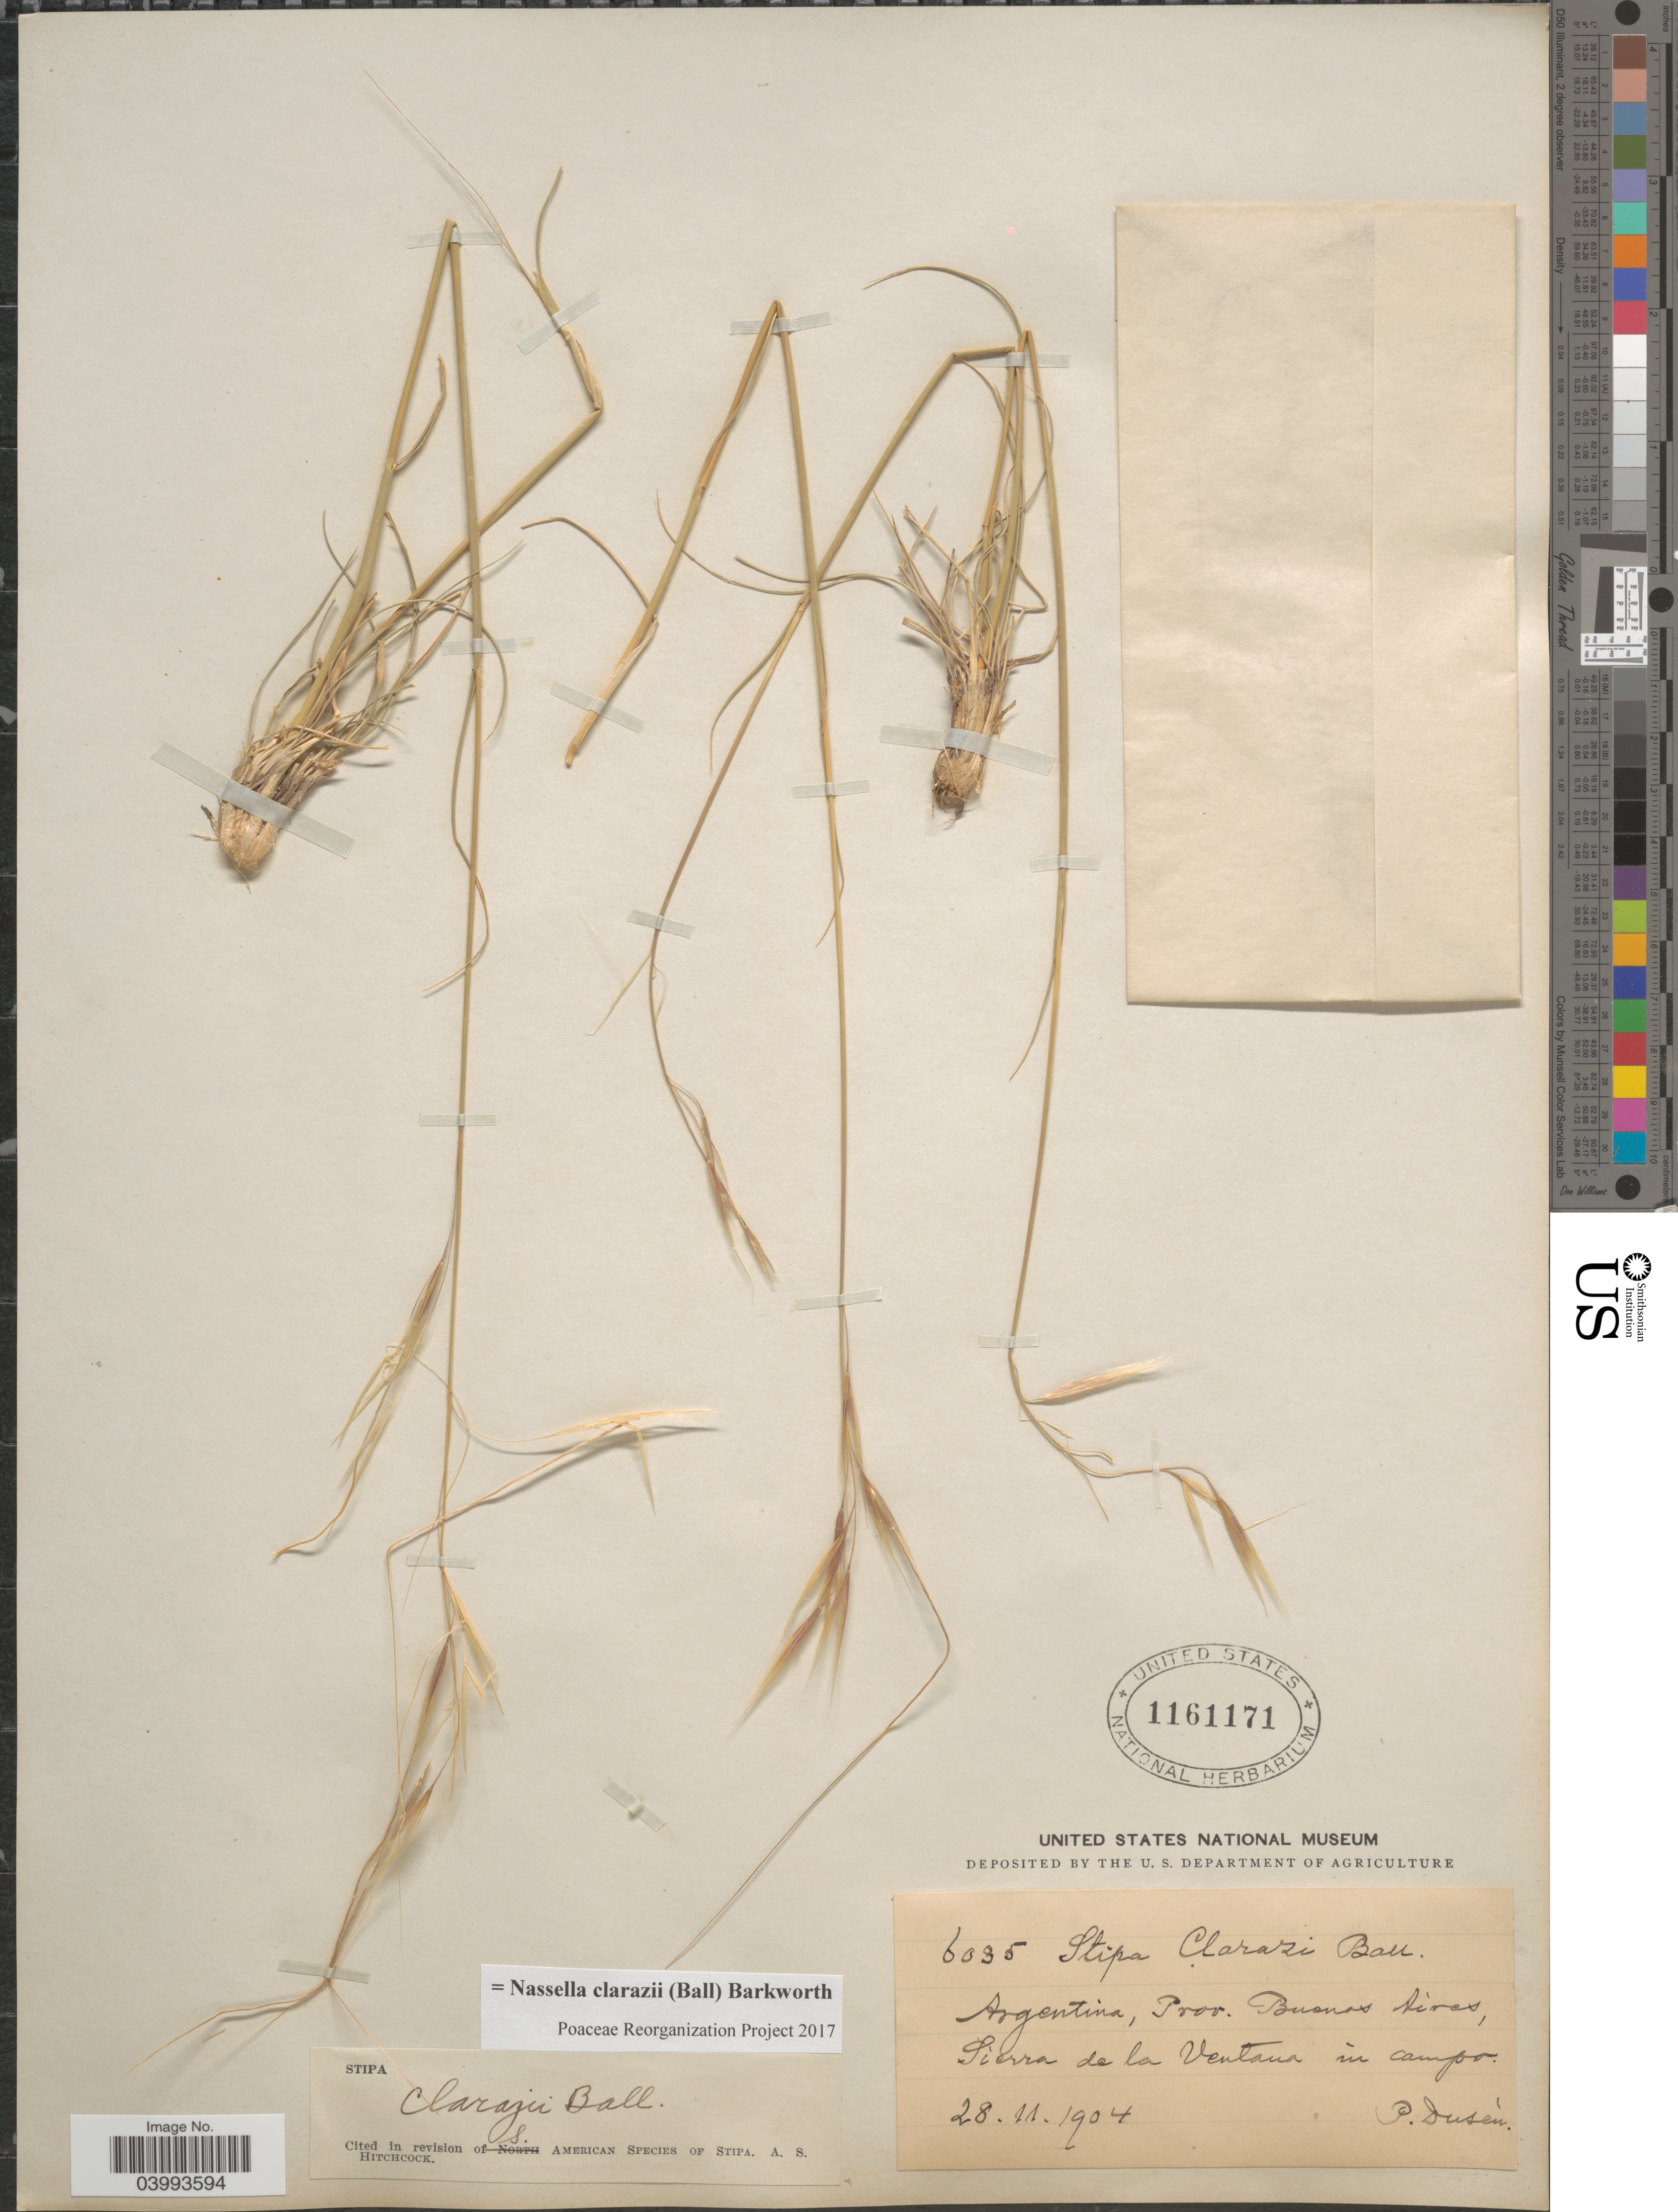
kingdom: Plantae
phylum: Tracheophyta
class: Liliopsida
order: Poales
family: Poaceae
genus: Nassella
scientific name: Nassella clarazii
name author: (Ball) Barkworth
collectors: P. Dusén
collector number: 6035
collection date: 1904-02-28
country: Argentina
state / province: Buenos Aires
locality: Sierra de la Ventana in campo.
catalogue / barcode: US 1161171